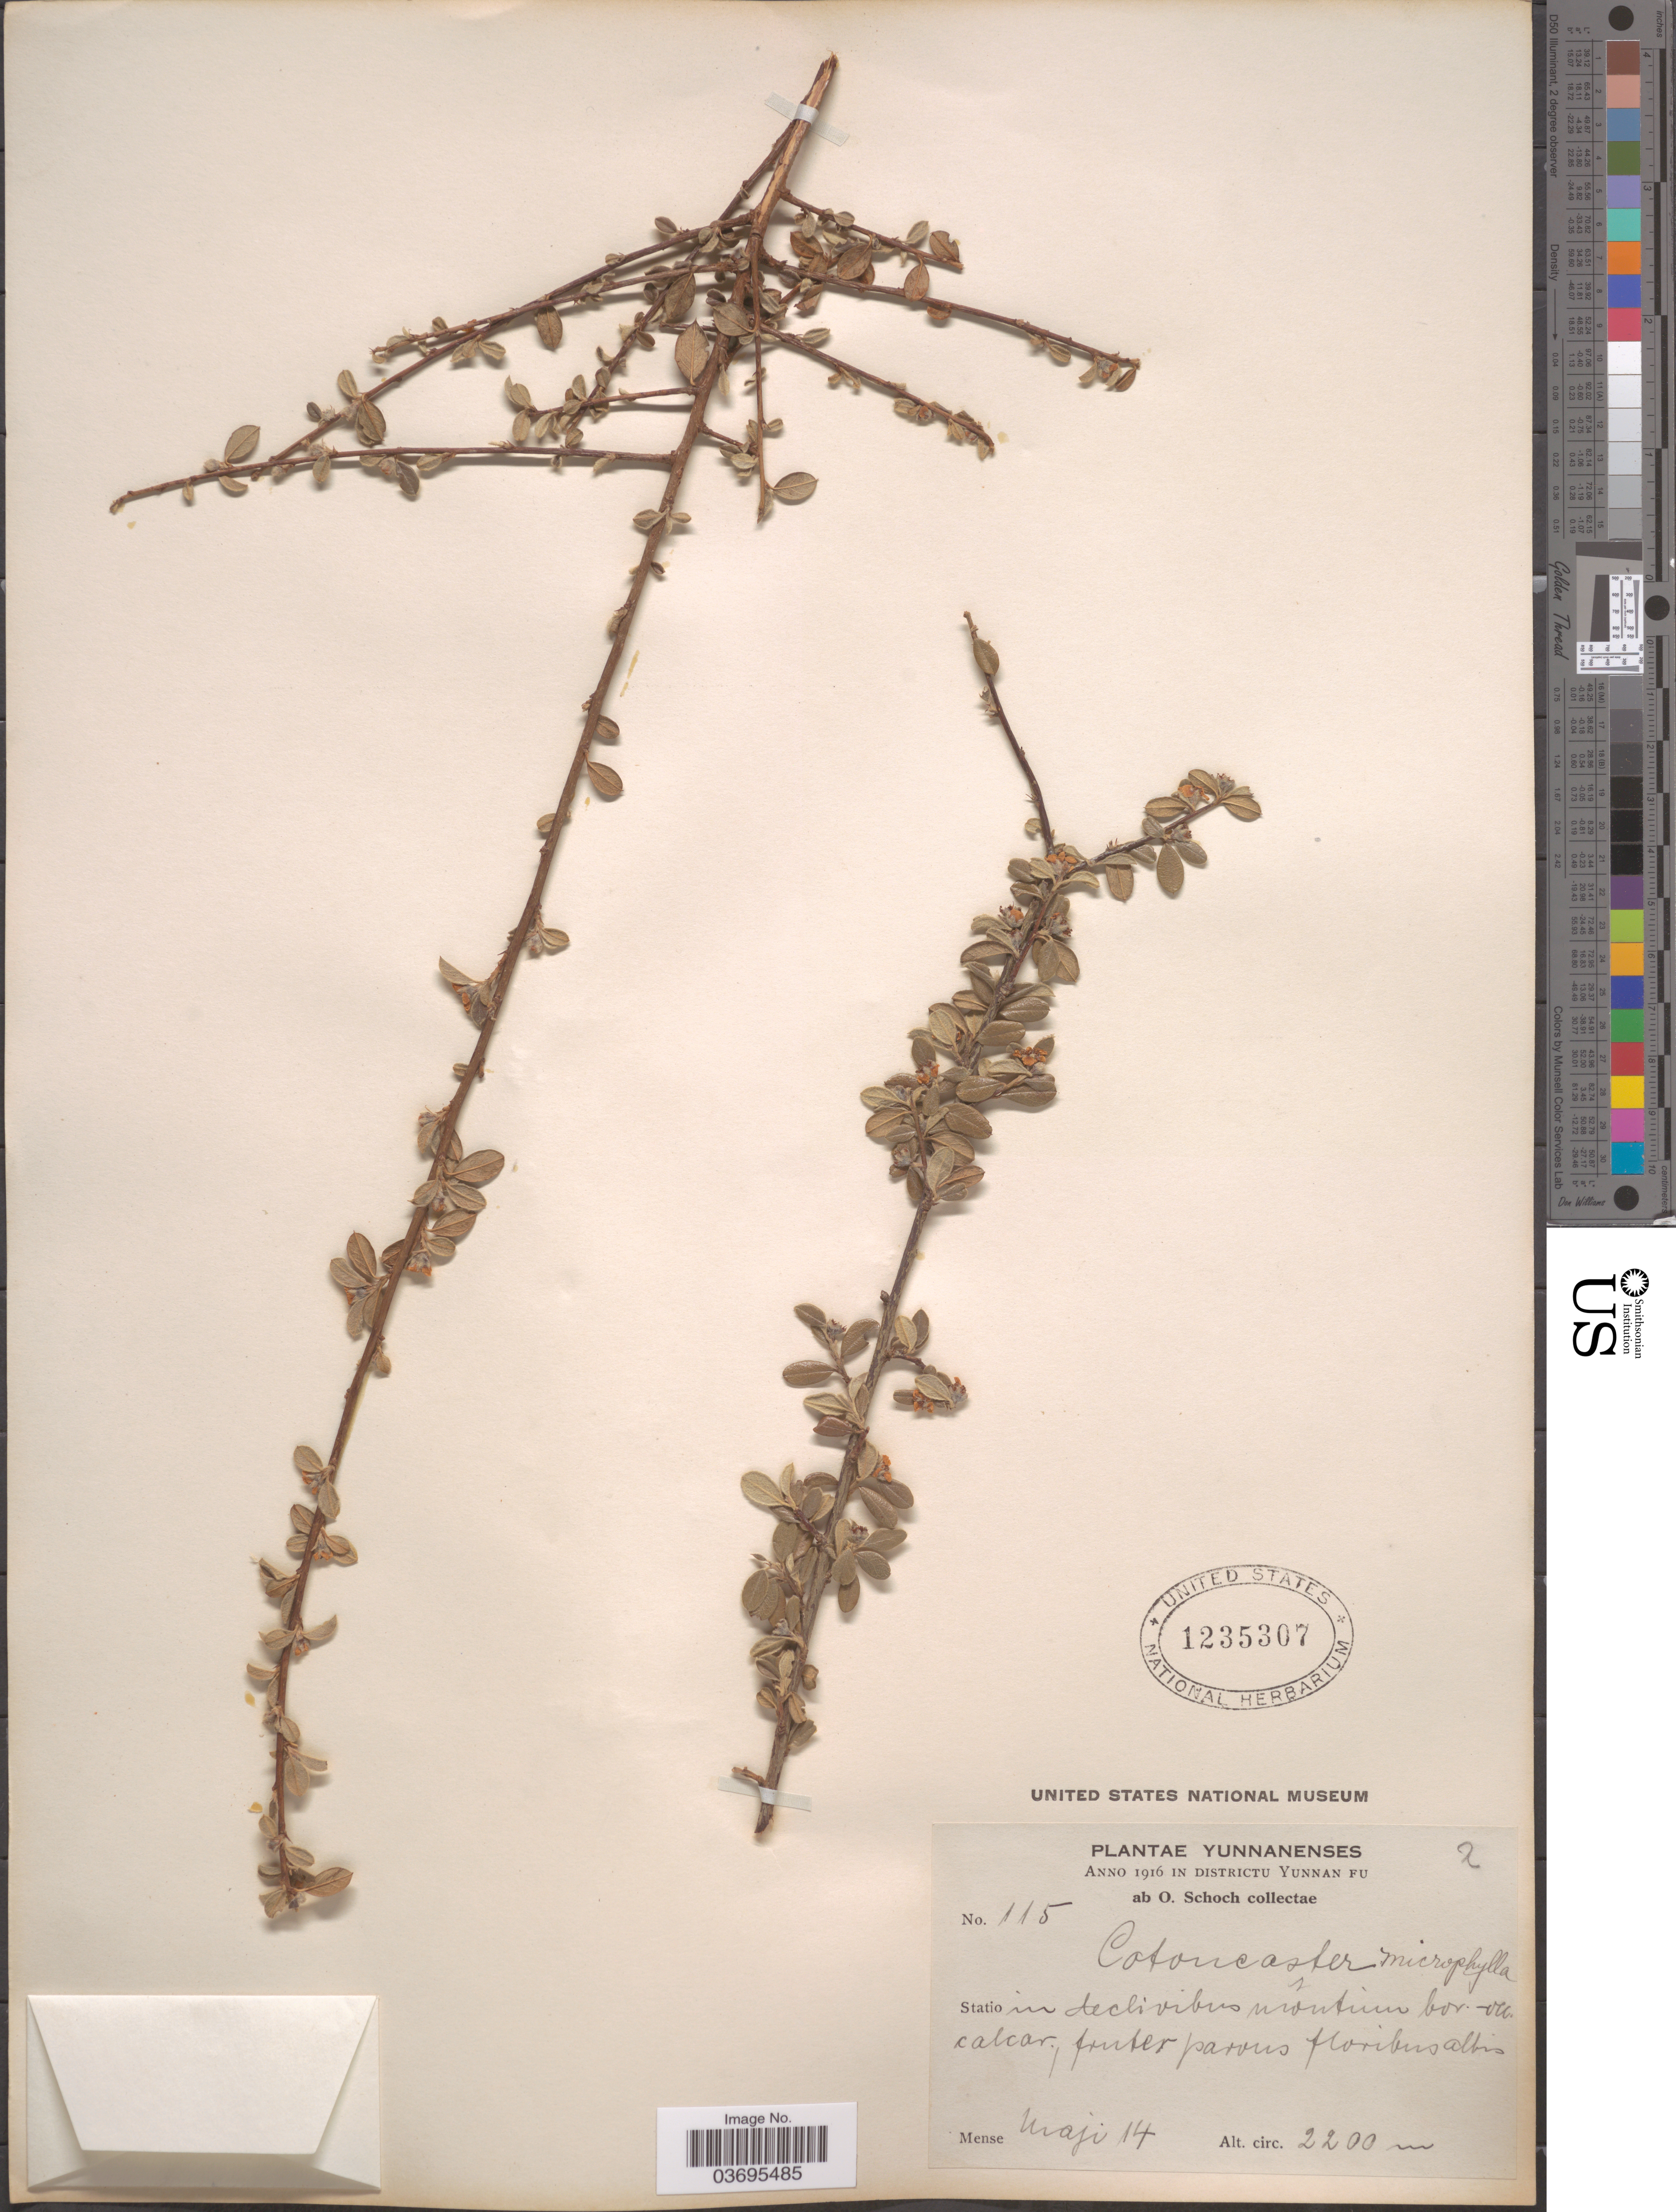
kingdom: Plantae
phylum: Tracheophyta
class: Magnoliopsida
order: Rosales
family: Rosaceae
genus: Cotoneaster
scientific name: Cotoneaster microphyllus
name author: Wall ex Lindl.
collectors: O. Schoch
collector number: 115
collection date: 1916-05-14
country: China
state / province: Yunnan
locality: In Districtu Yunnan Fu. Statio in declivibus montium bor-occ. calcar.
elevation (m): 2200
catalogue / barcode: US 1235307